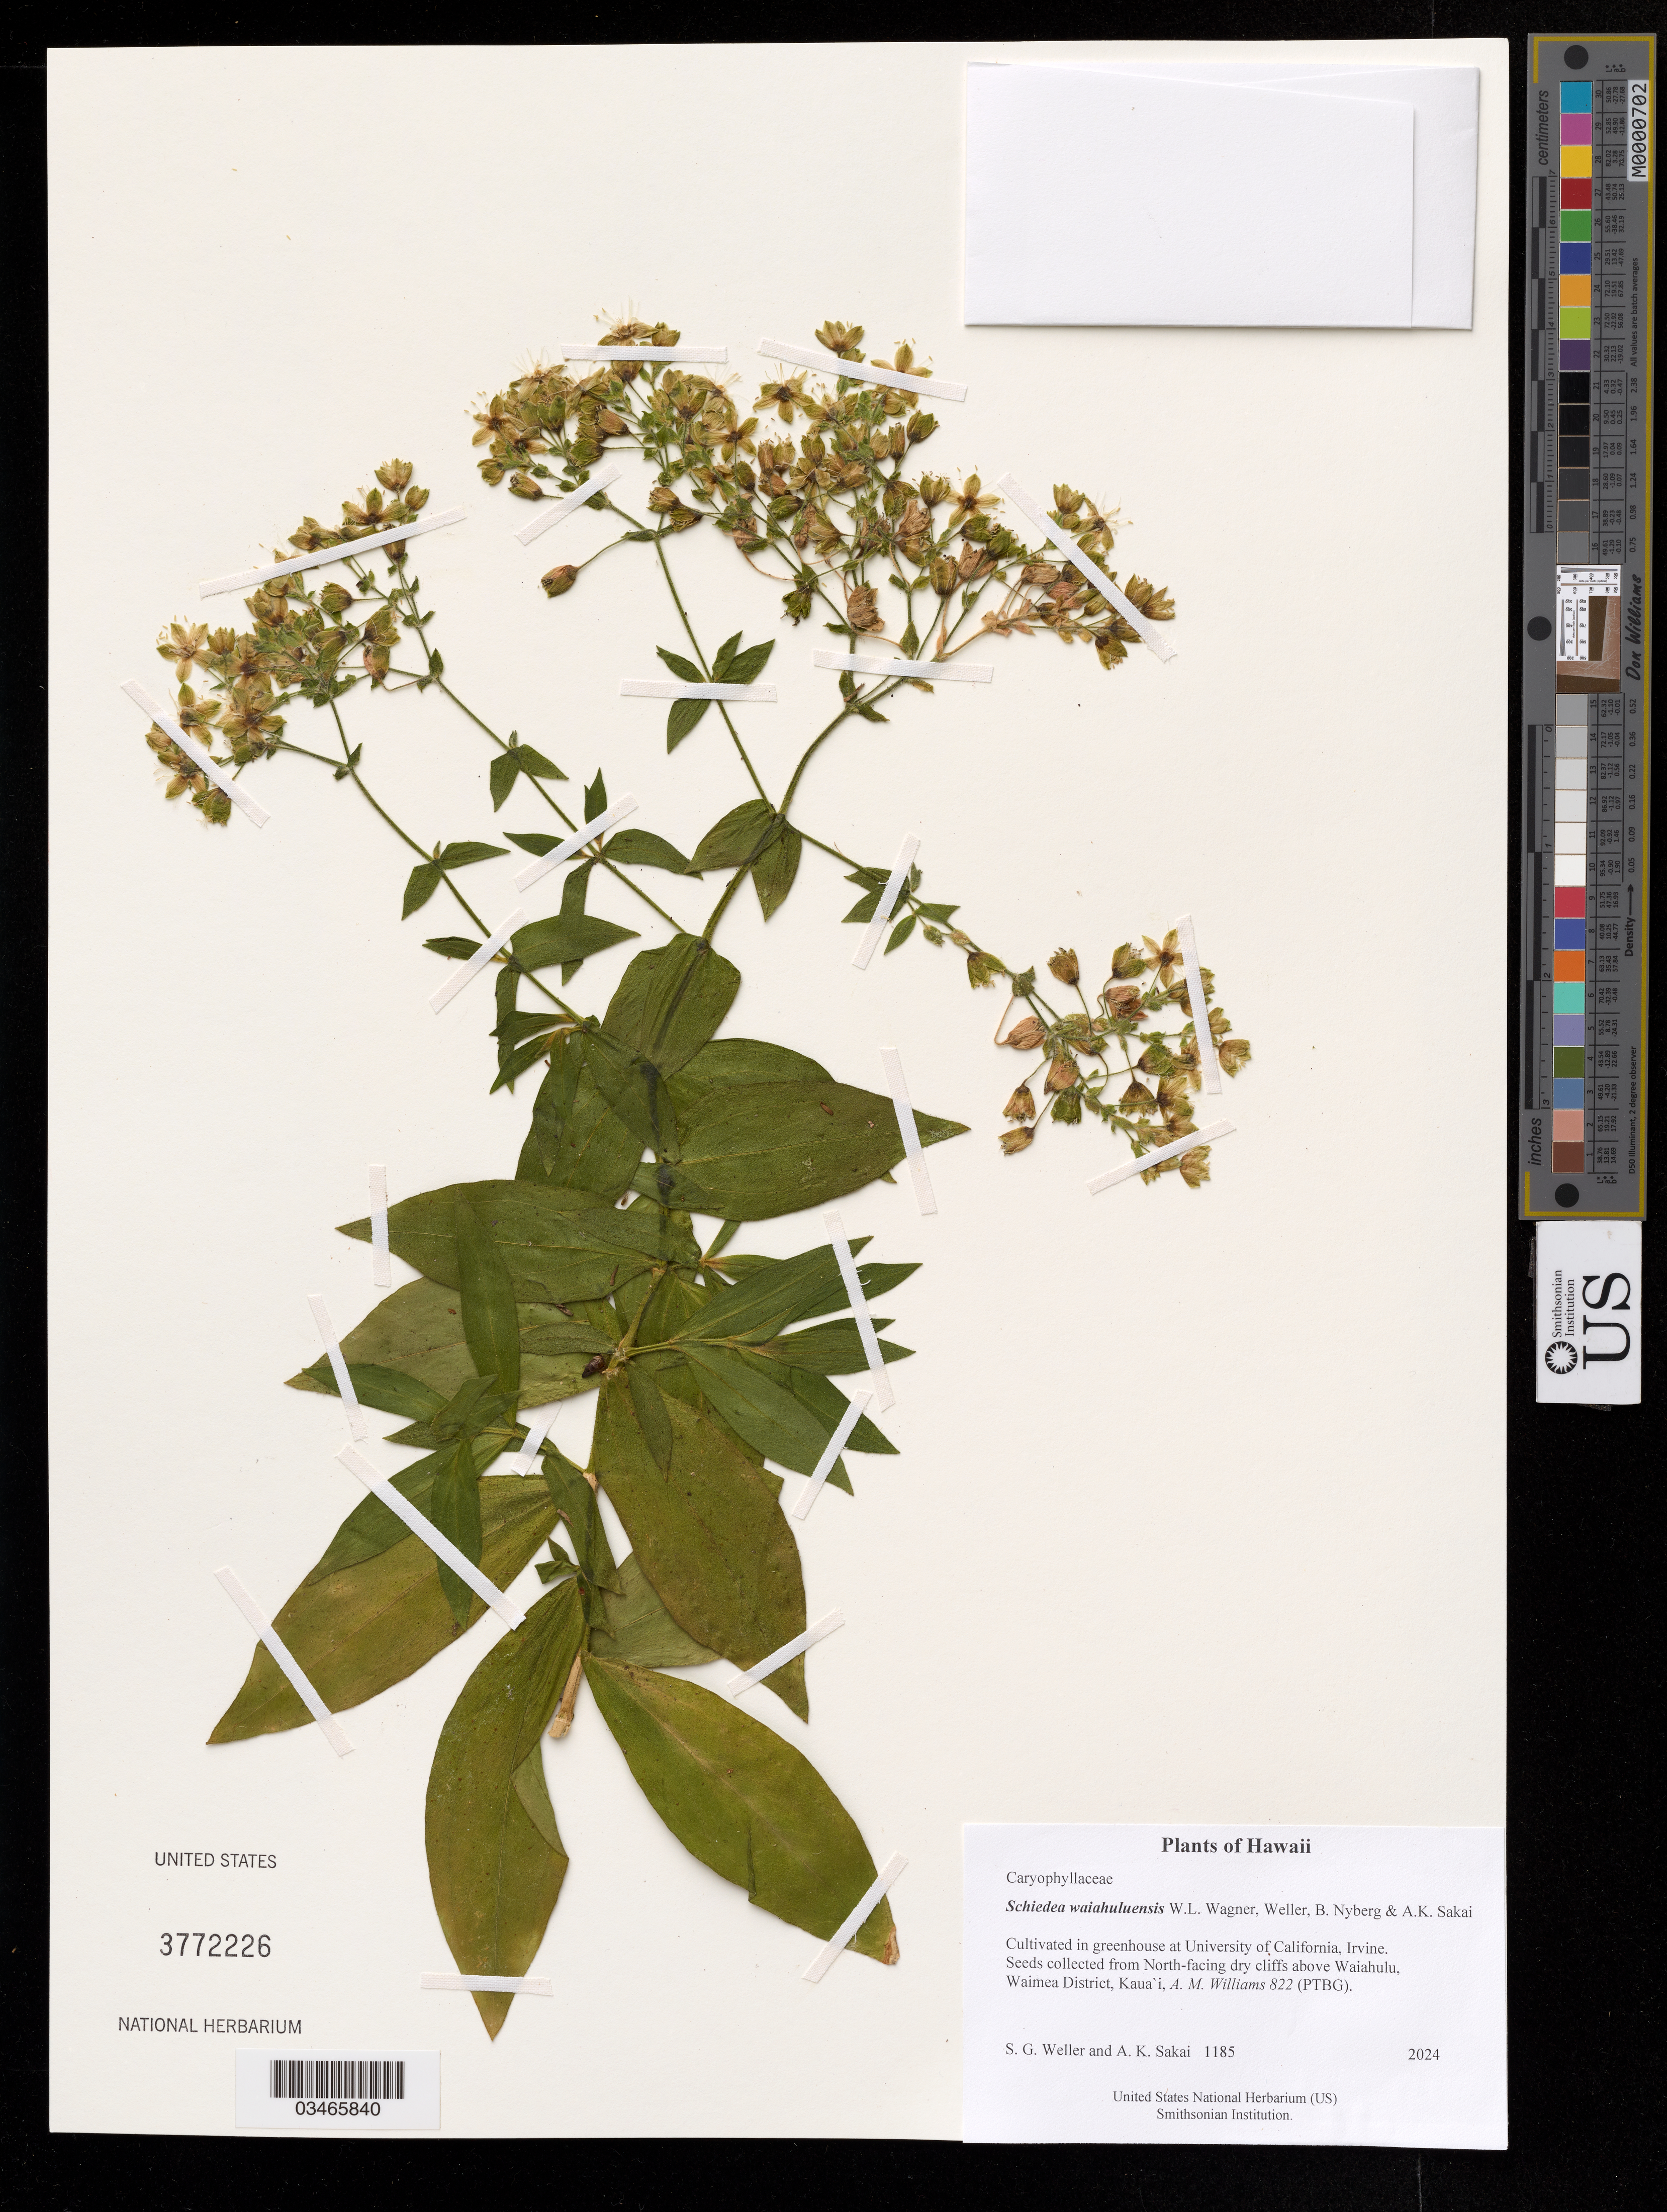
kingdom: Plantae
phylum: Tracheophyta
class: Magnoliopsida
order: Caryophyllales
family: Caryophyllaceae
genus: Schiedea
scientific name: Schiedea waiahuluensis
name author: W.L. Wagner et al.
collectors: S. G. Weller & A. Sakai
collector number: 1185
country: United States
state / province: California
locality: Cultivated in greenhouse at University of California, Irvine.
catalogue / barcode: US 3772226